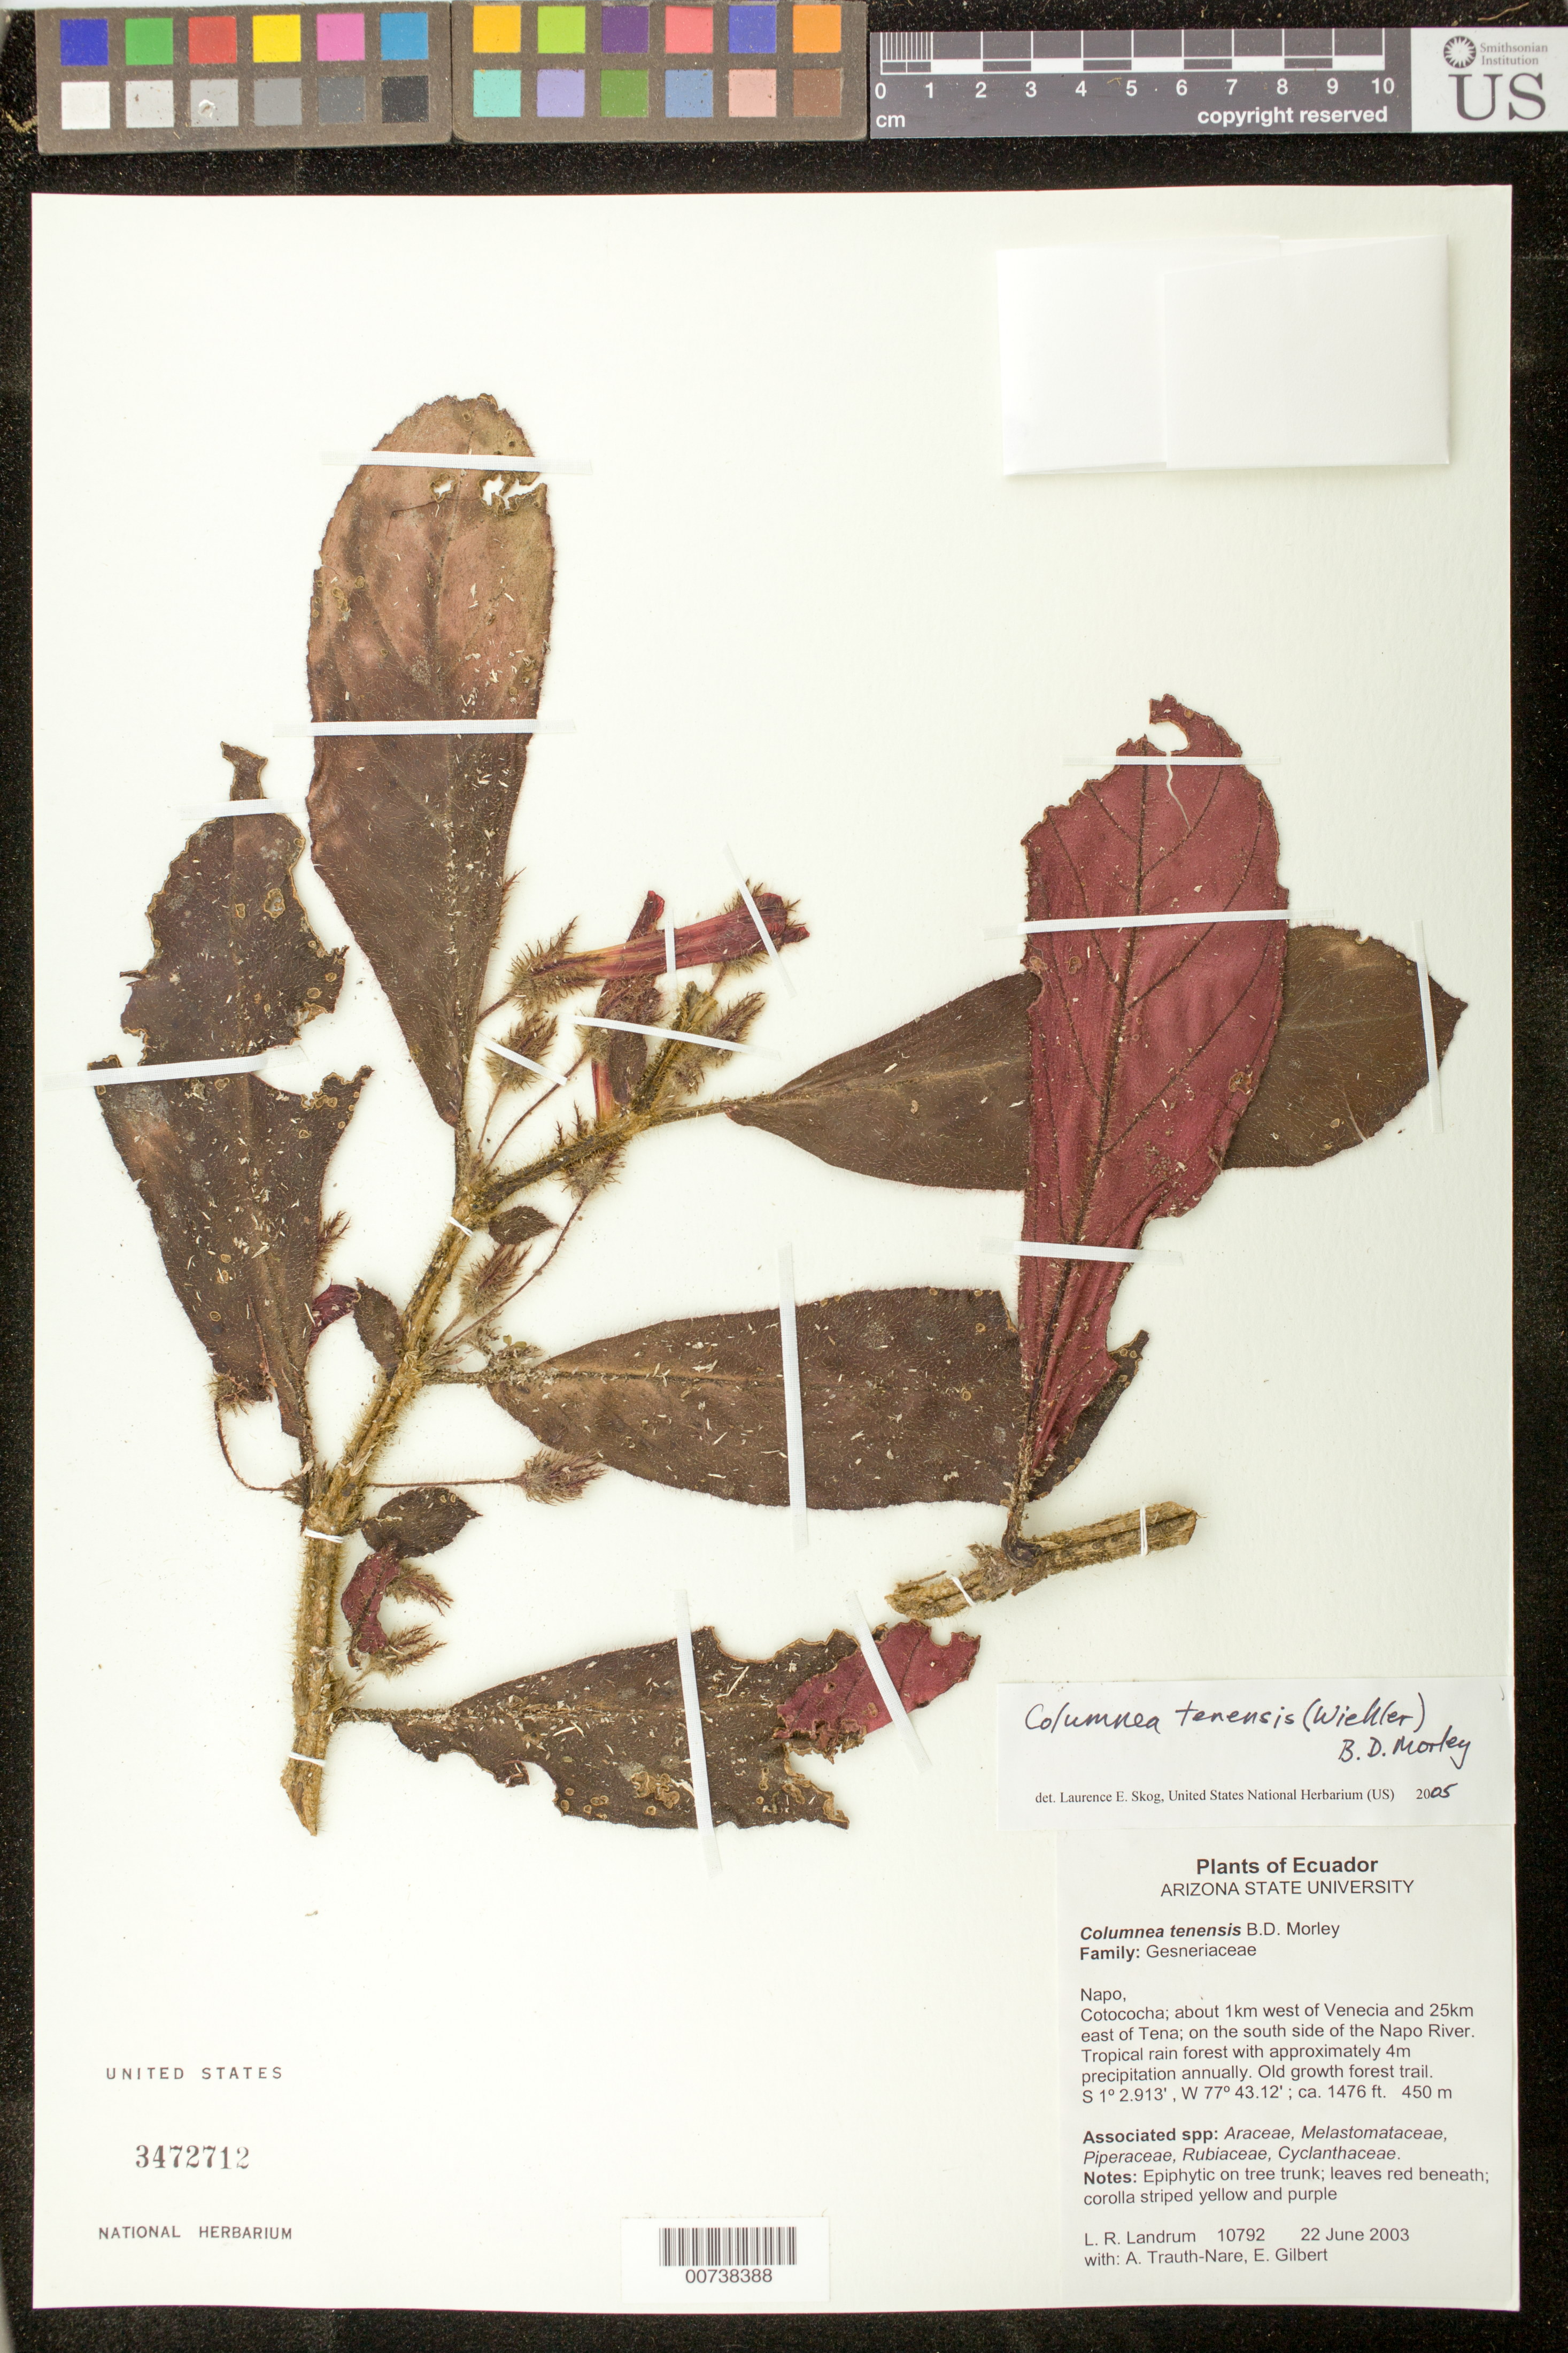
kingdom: Plantae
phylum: Tracheophyta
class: Magnoliopsida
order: Lamiales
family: Gesneriaceae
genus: Columnea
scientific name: Columnea illepida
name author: H.E. Moore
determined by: Clark, J. L.; Skog, Laurence E.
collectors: L. R. Landrum, A. Trauth-Nare & E. Gilbert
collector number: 10792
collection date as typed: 22 Jun 2003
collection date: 2003-06-22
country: Ecuador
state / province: Napo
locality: Napo, Cotocacha; about 1 km west of Venecia and 25 km east ofTena; on the south side of the Napo River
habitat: Tropical rain forest with approximately 4 m precipitation annually; old growth forest trail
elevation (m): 450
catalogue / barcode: US 3472712